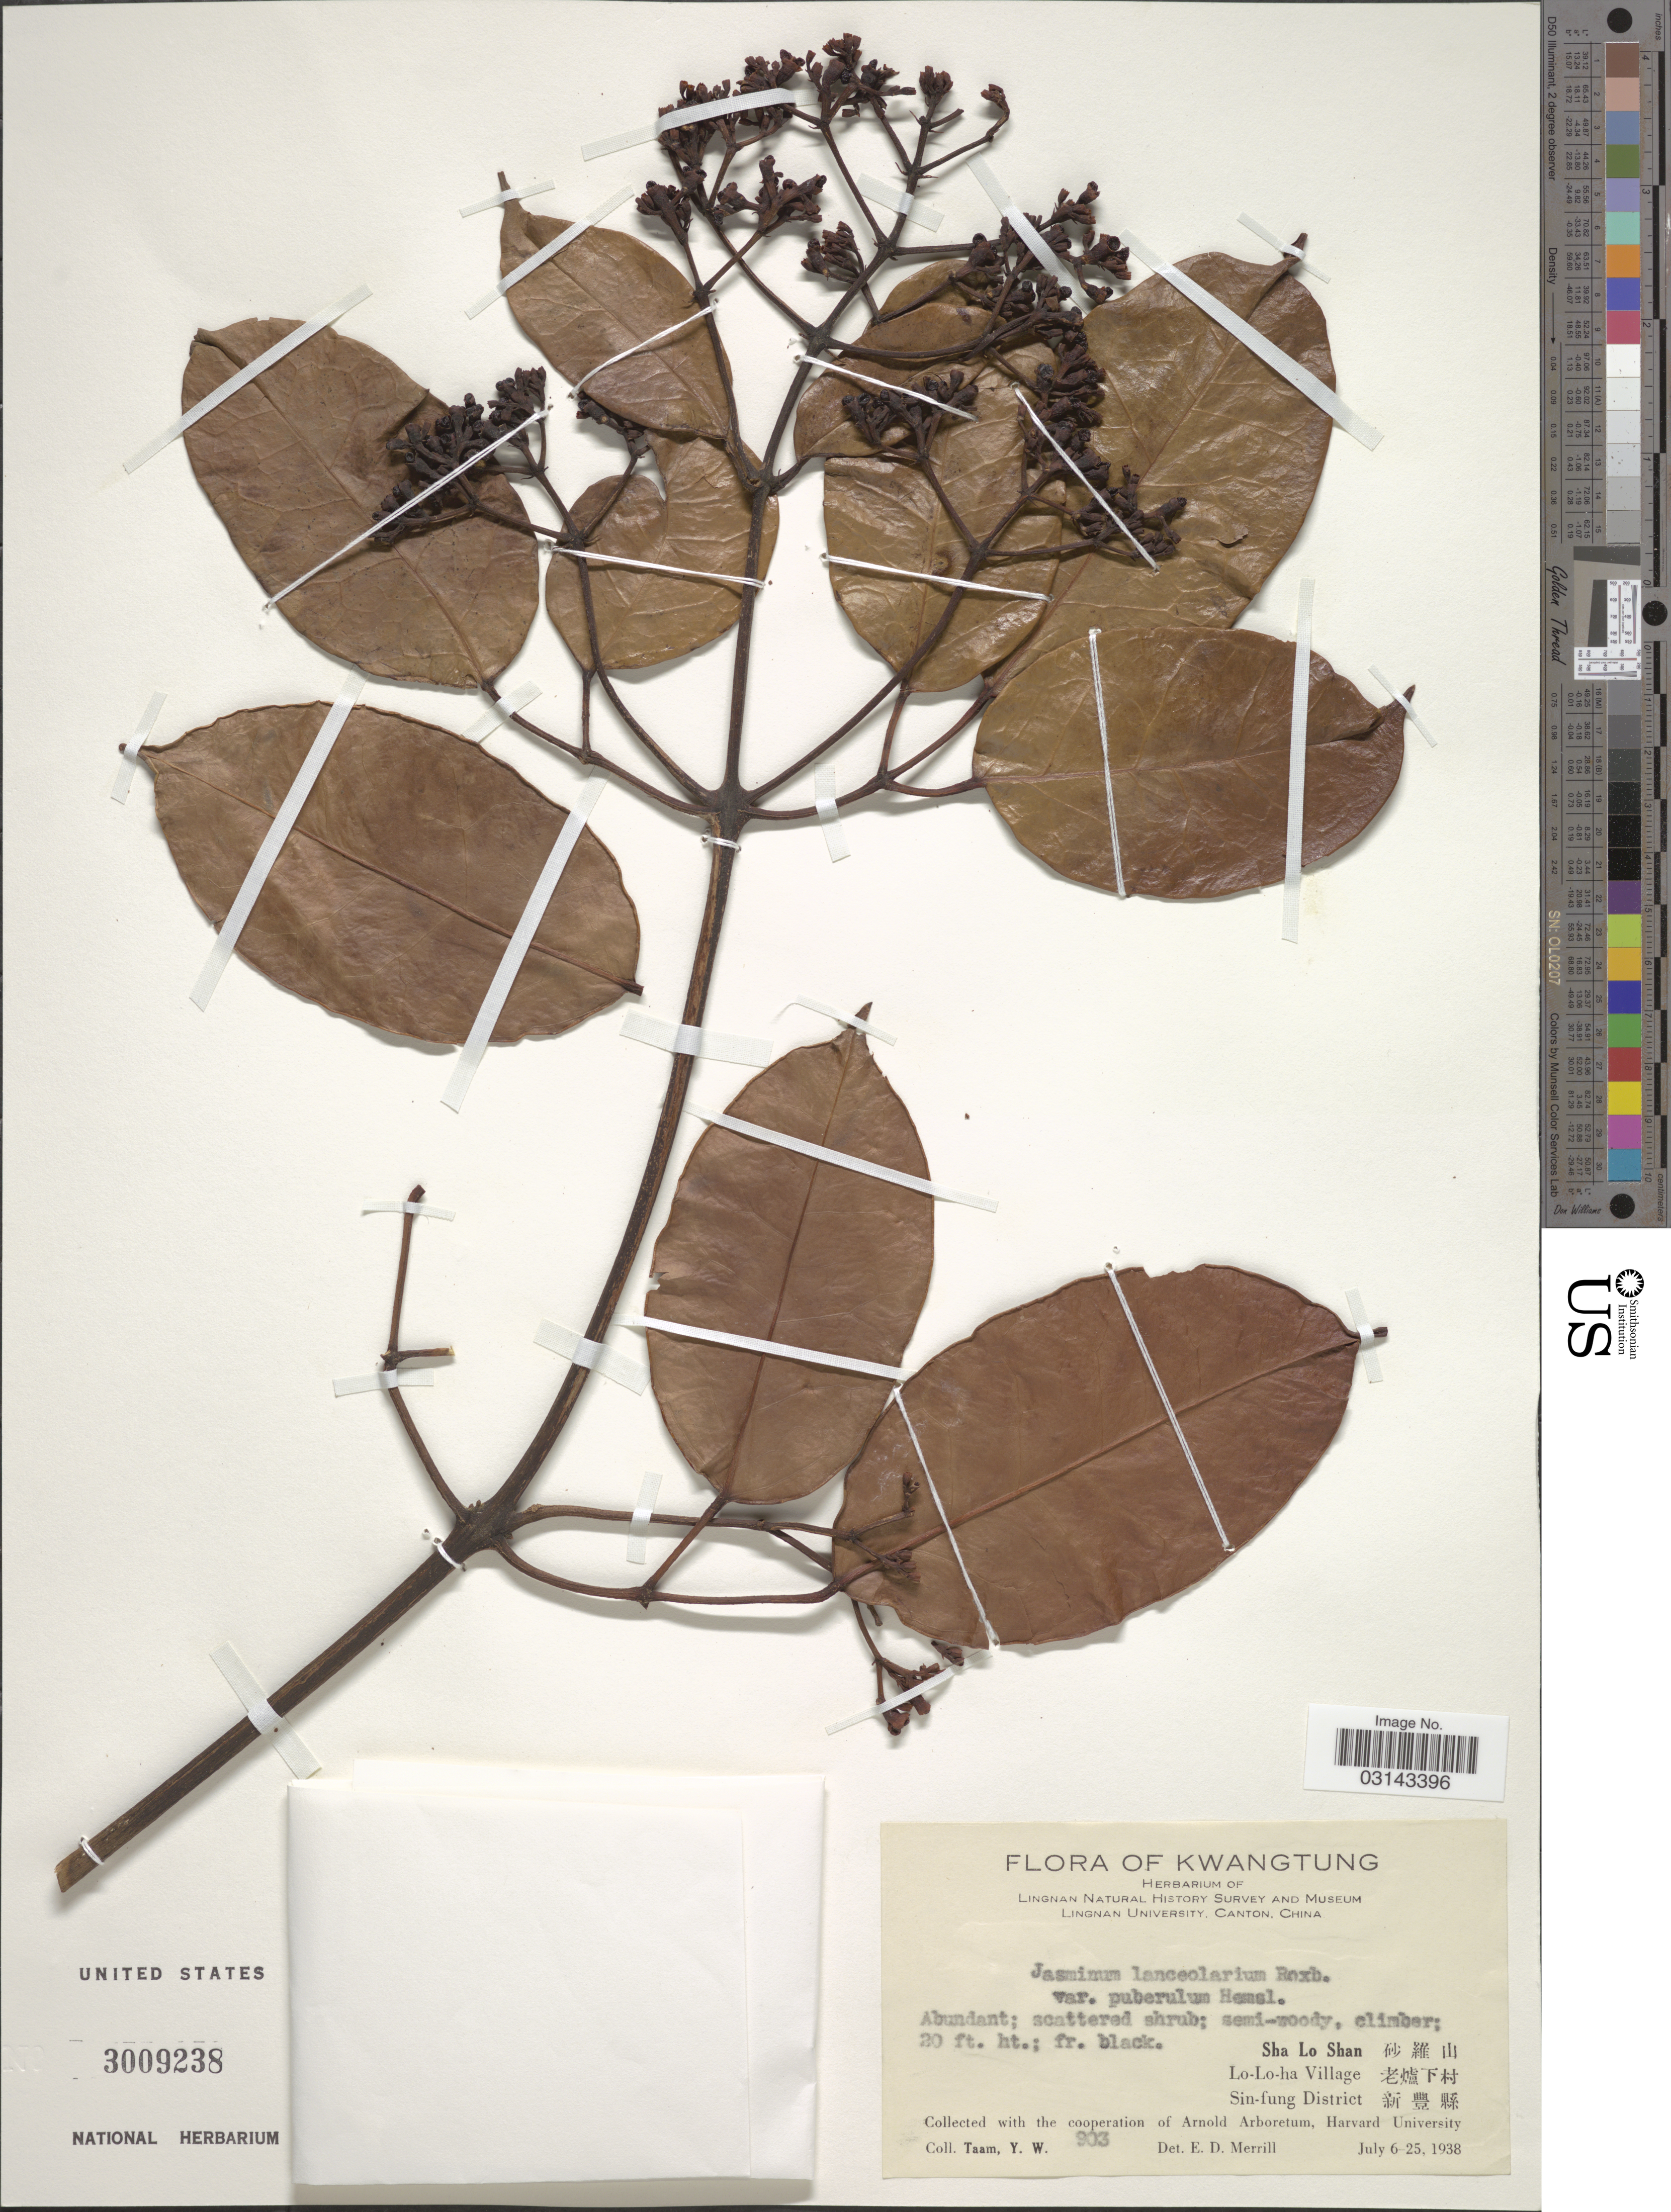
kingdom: Plantae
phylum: Tracheophyta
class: Magnoliopsida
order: Lamiales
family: Oleaceae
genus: Jasminum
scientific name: Jasminum lanceolarium var. puberulum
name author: Hemsl.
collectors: Y. W. Taam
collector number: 903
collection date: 1938-07-06/1938-07-25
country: China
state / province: Guangdong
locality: Kwatung.Sha Lo Shan Lo-Lo-ha Village Sin-fung District.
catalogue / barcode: US 3009238